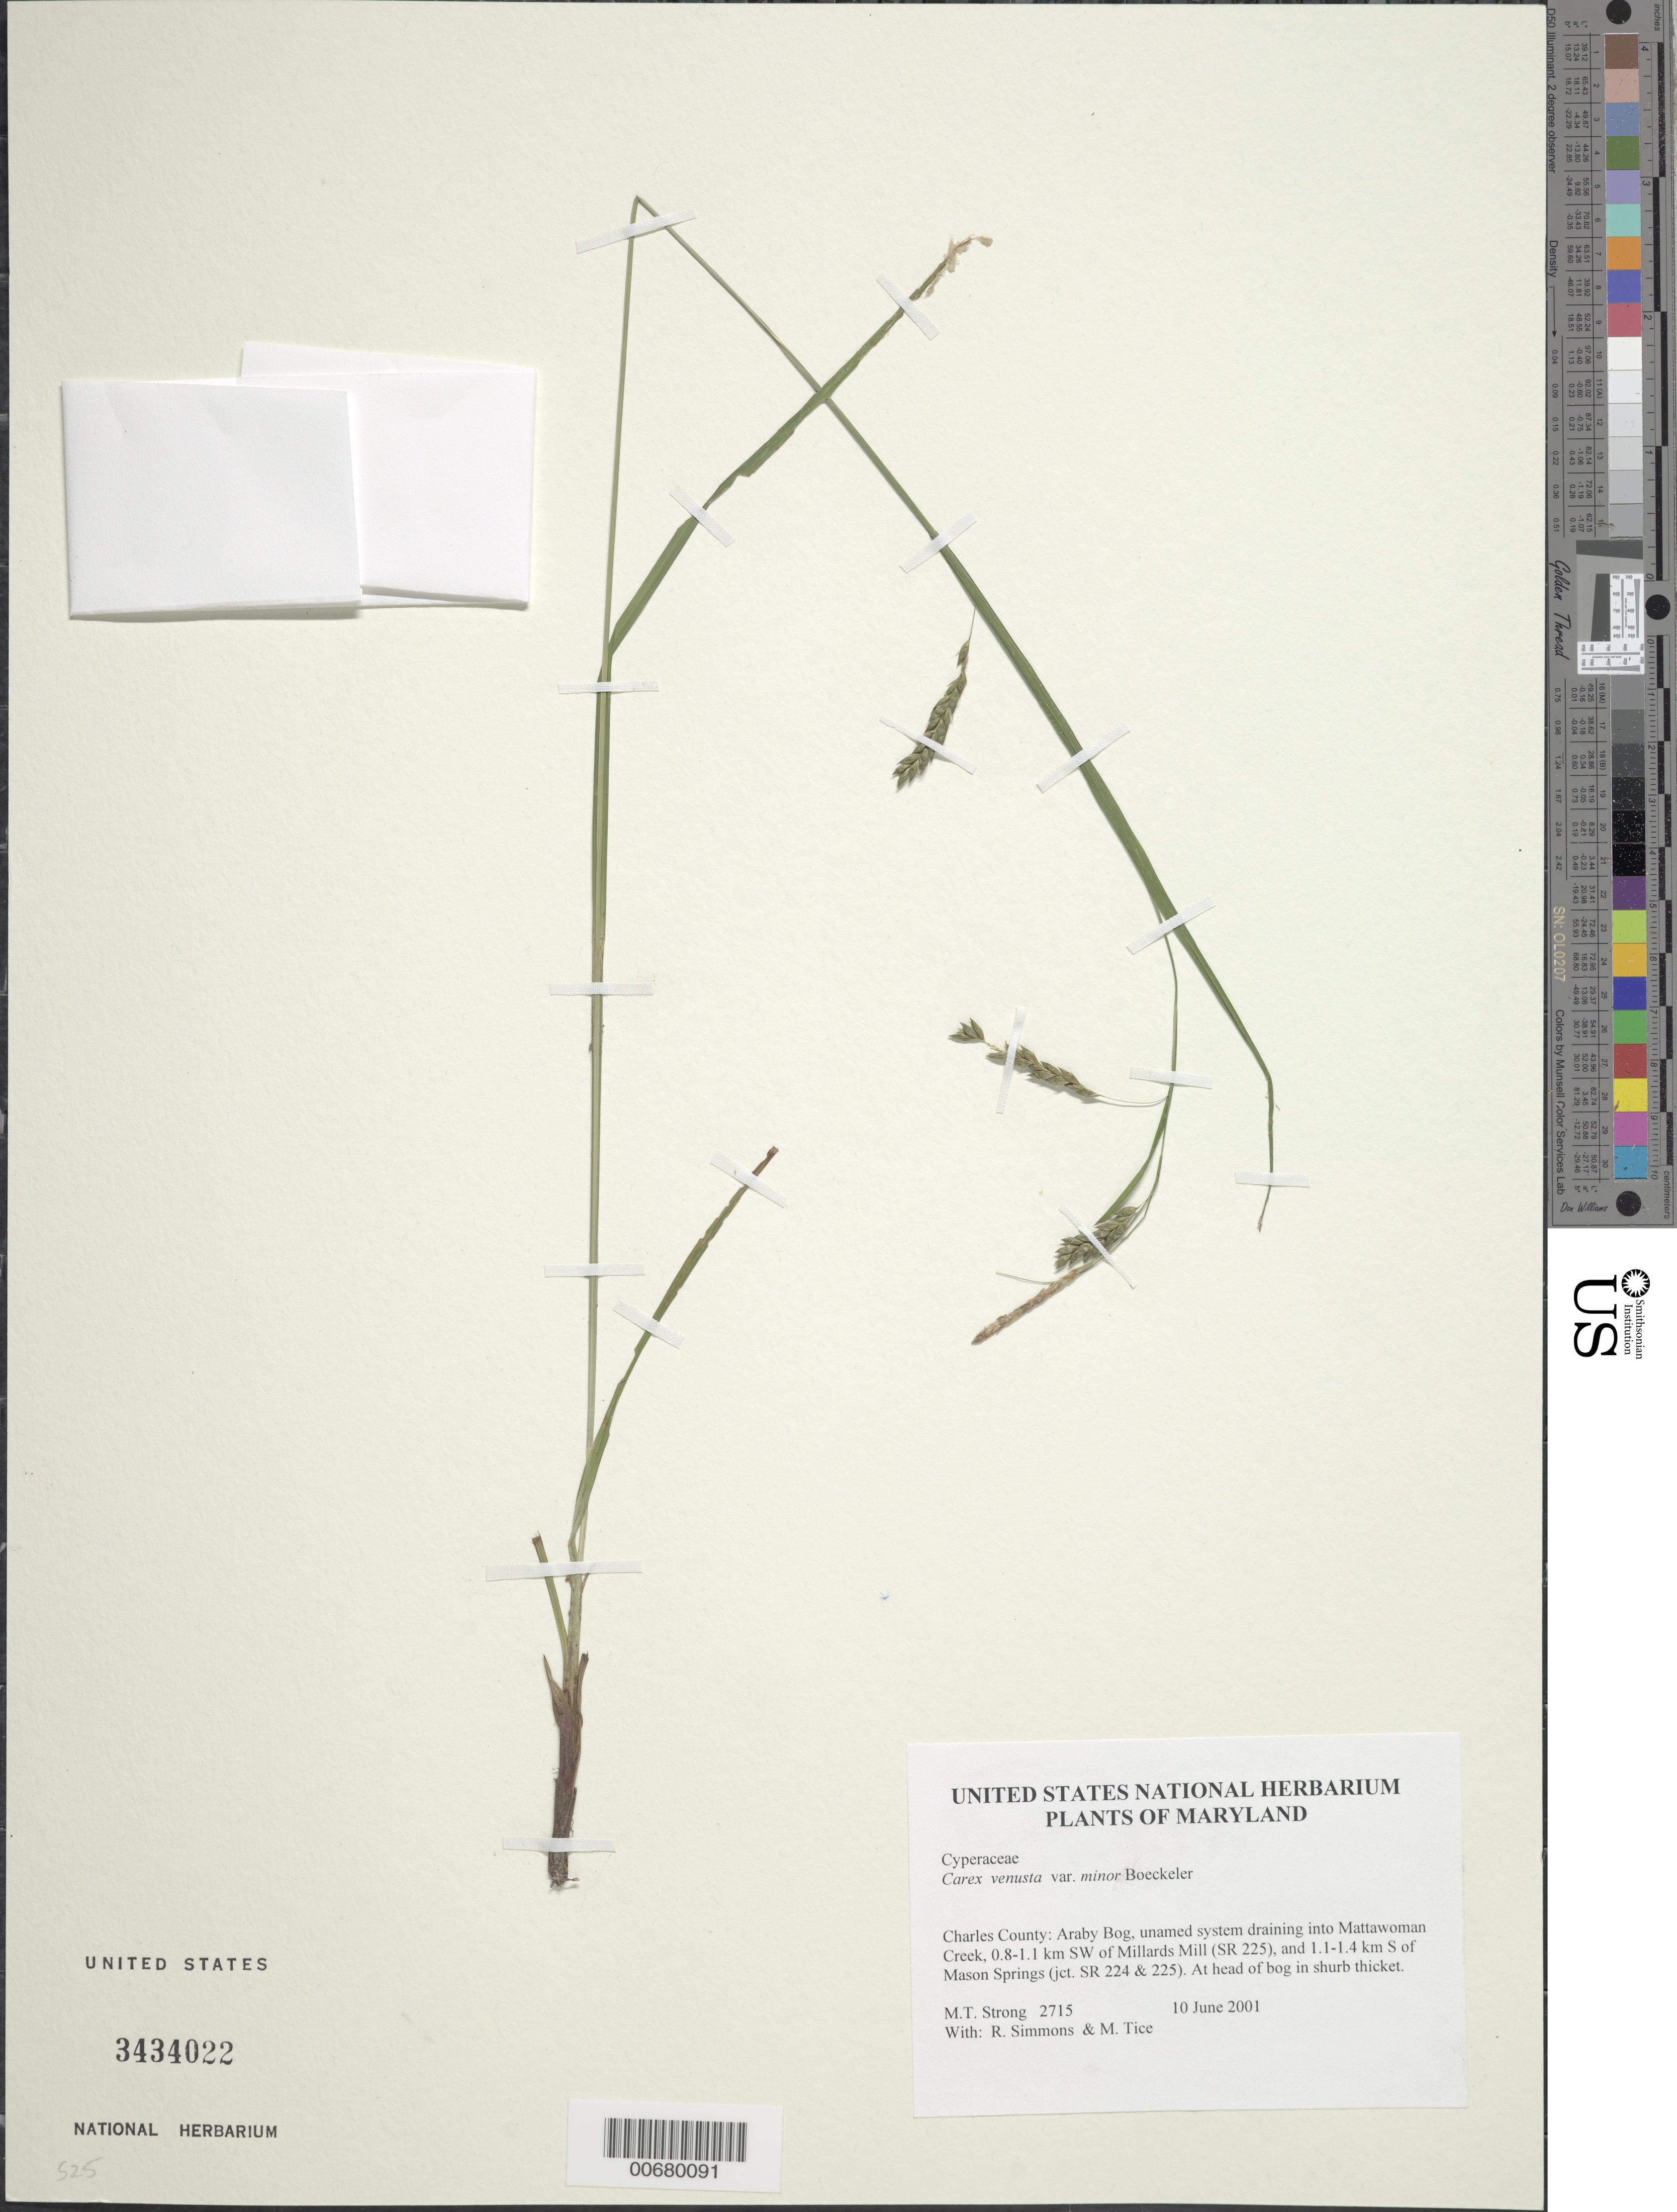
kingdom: Plantae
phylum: Tracheophyta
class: Liliopsida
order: Poales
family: Cyperaceae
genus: Carex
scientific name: Carex venusta var. minor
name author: Boeckeler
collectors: M. T. Strong, R. Simmons & M. Tice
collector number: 2715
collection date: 2001-06-10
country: United States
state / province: Maryland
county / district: Charles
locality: Charles County: Araby Bog, unamed system draining into Mattawoman Creek, 0.8-1.1 km SW of Millards Mill (SR 225), and 1.1-1.4 km S of Mason Springs (jct. SR 224 & 225)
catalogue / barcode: US 3434022